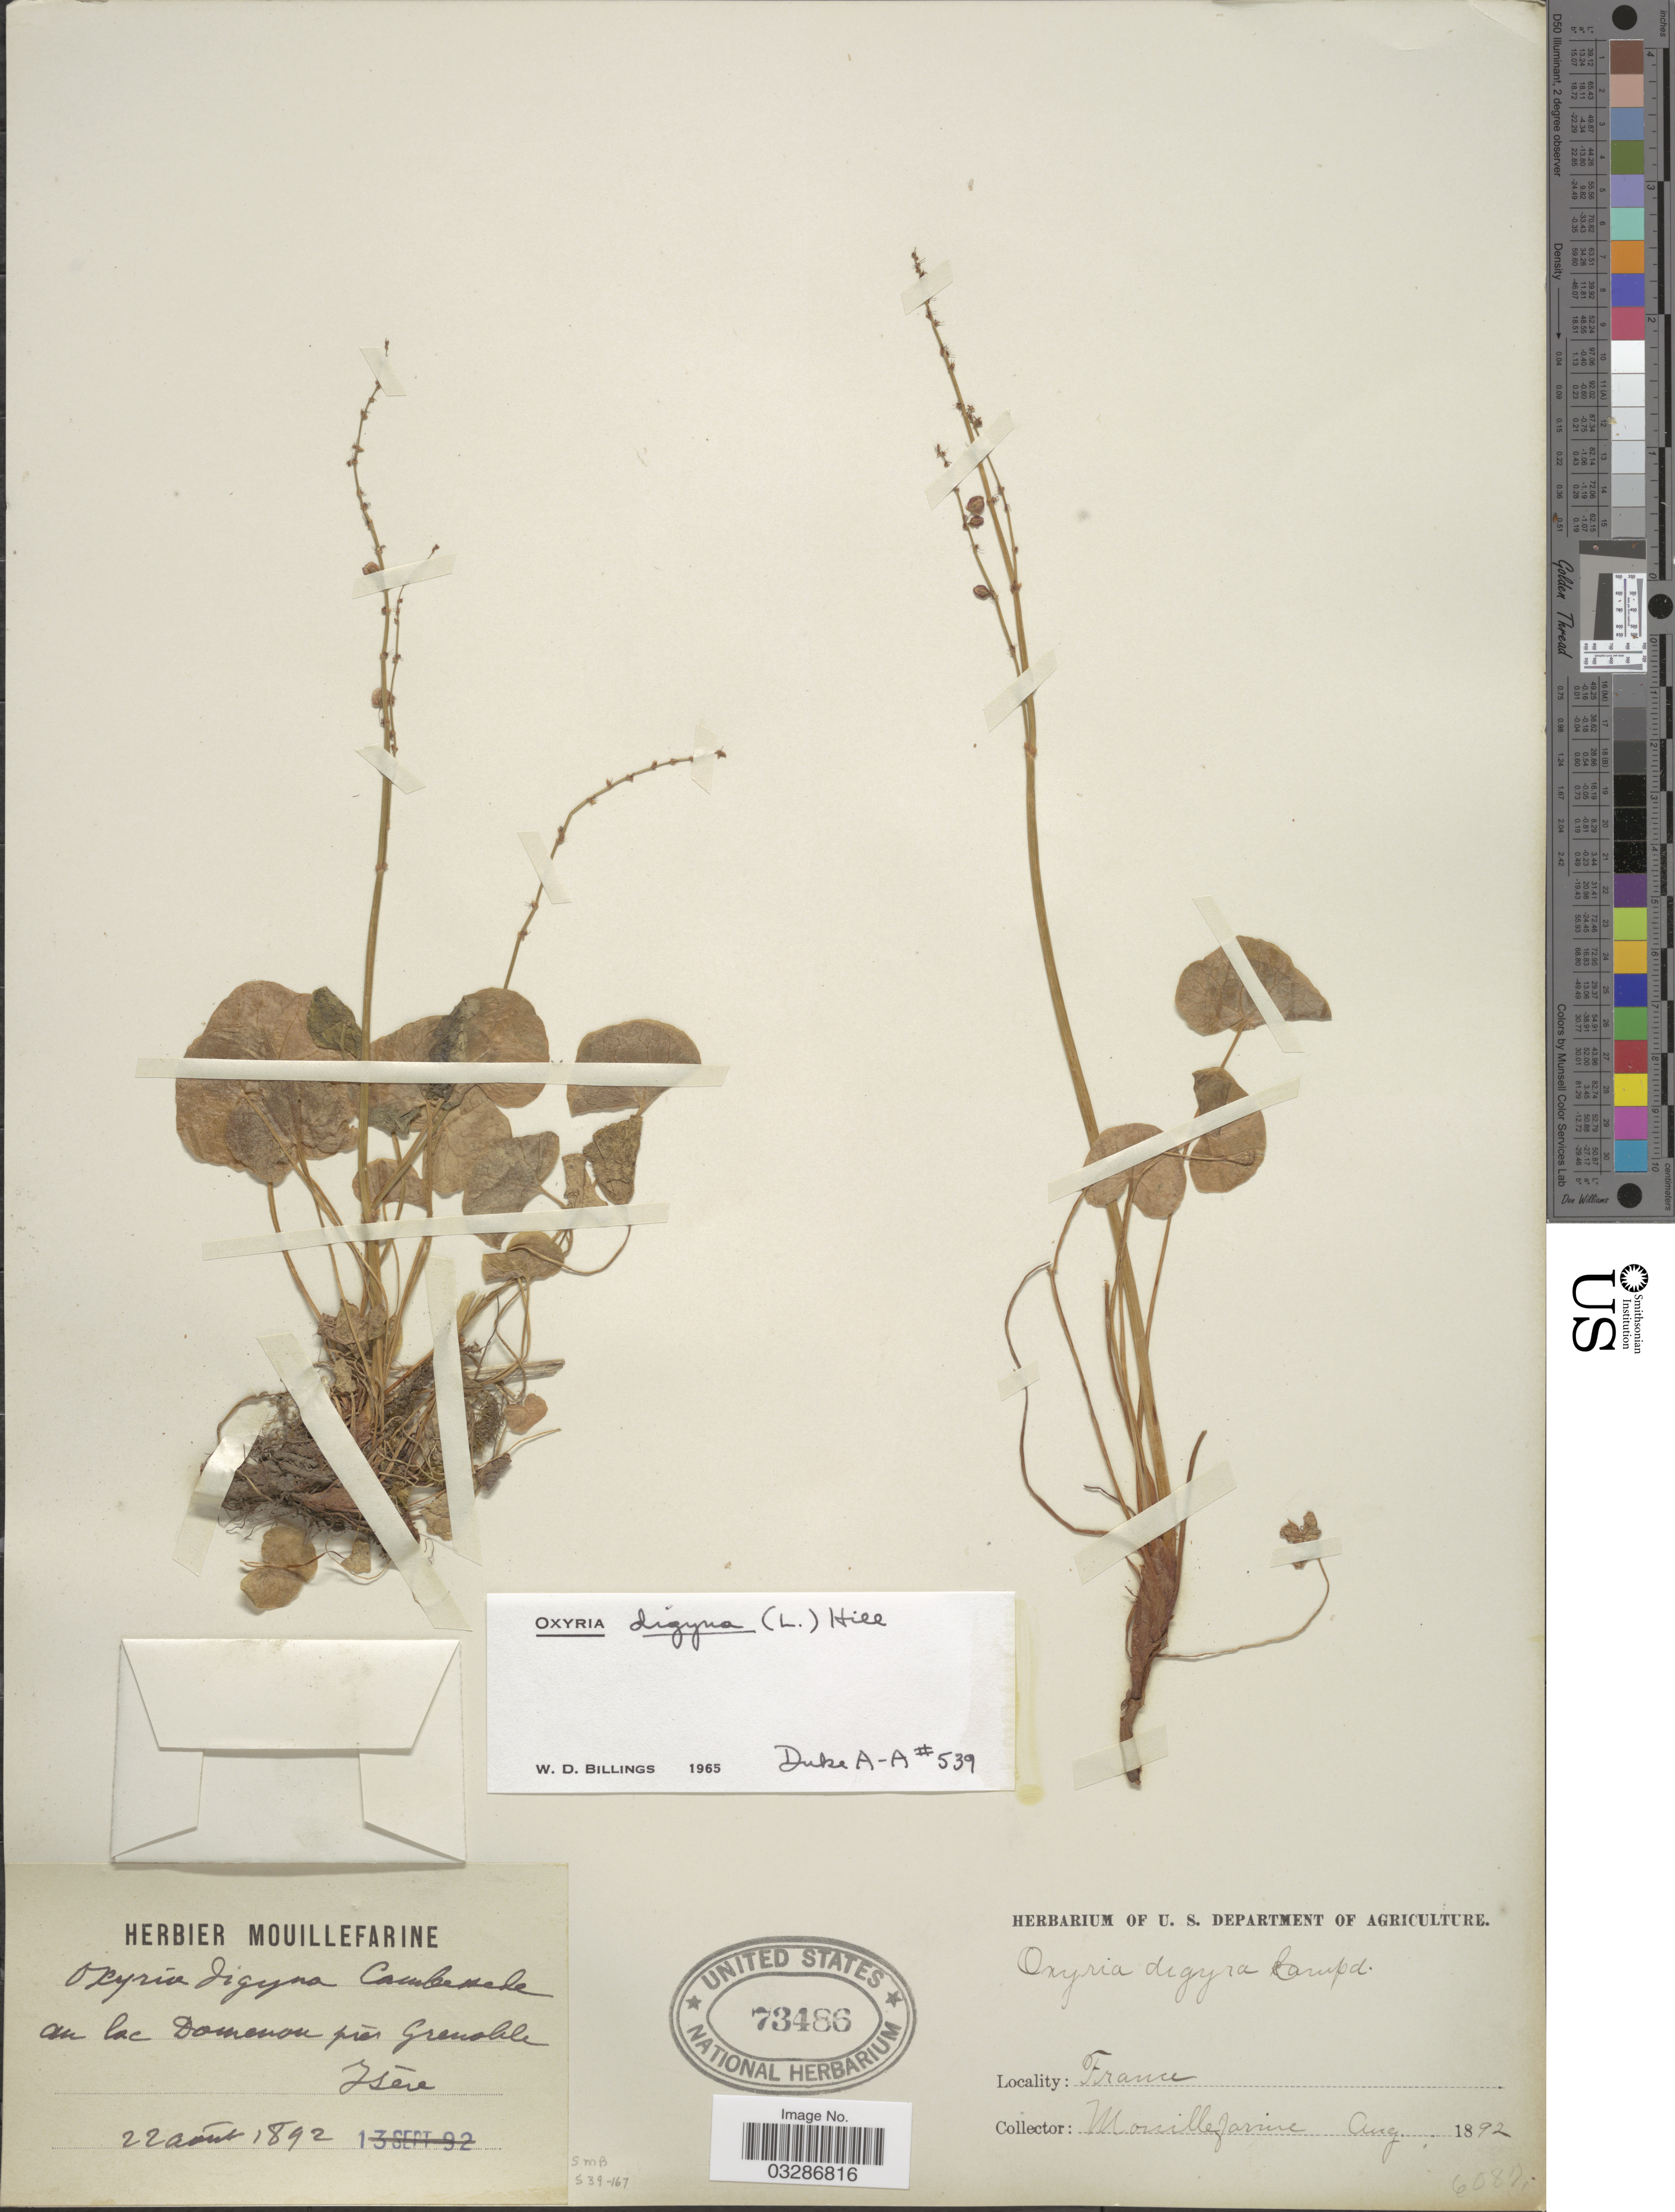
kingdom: Plantae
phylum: Tracheophyta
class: Magnoliopsida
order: Caryophyllales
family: Polygonaceae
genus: Oxyria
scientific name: Oxyria digyna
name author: (L.) Hill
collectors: ex herb. Mouillefarine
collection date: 1892-08-22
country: France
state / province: Auvergne-Rhône-Alpes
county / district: Isère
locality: Au lac Domenon près Grenoble, Iserè.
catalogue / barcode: US 73486